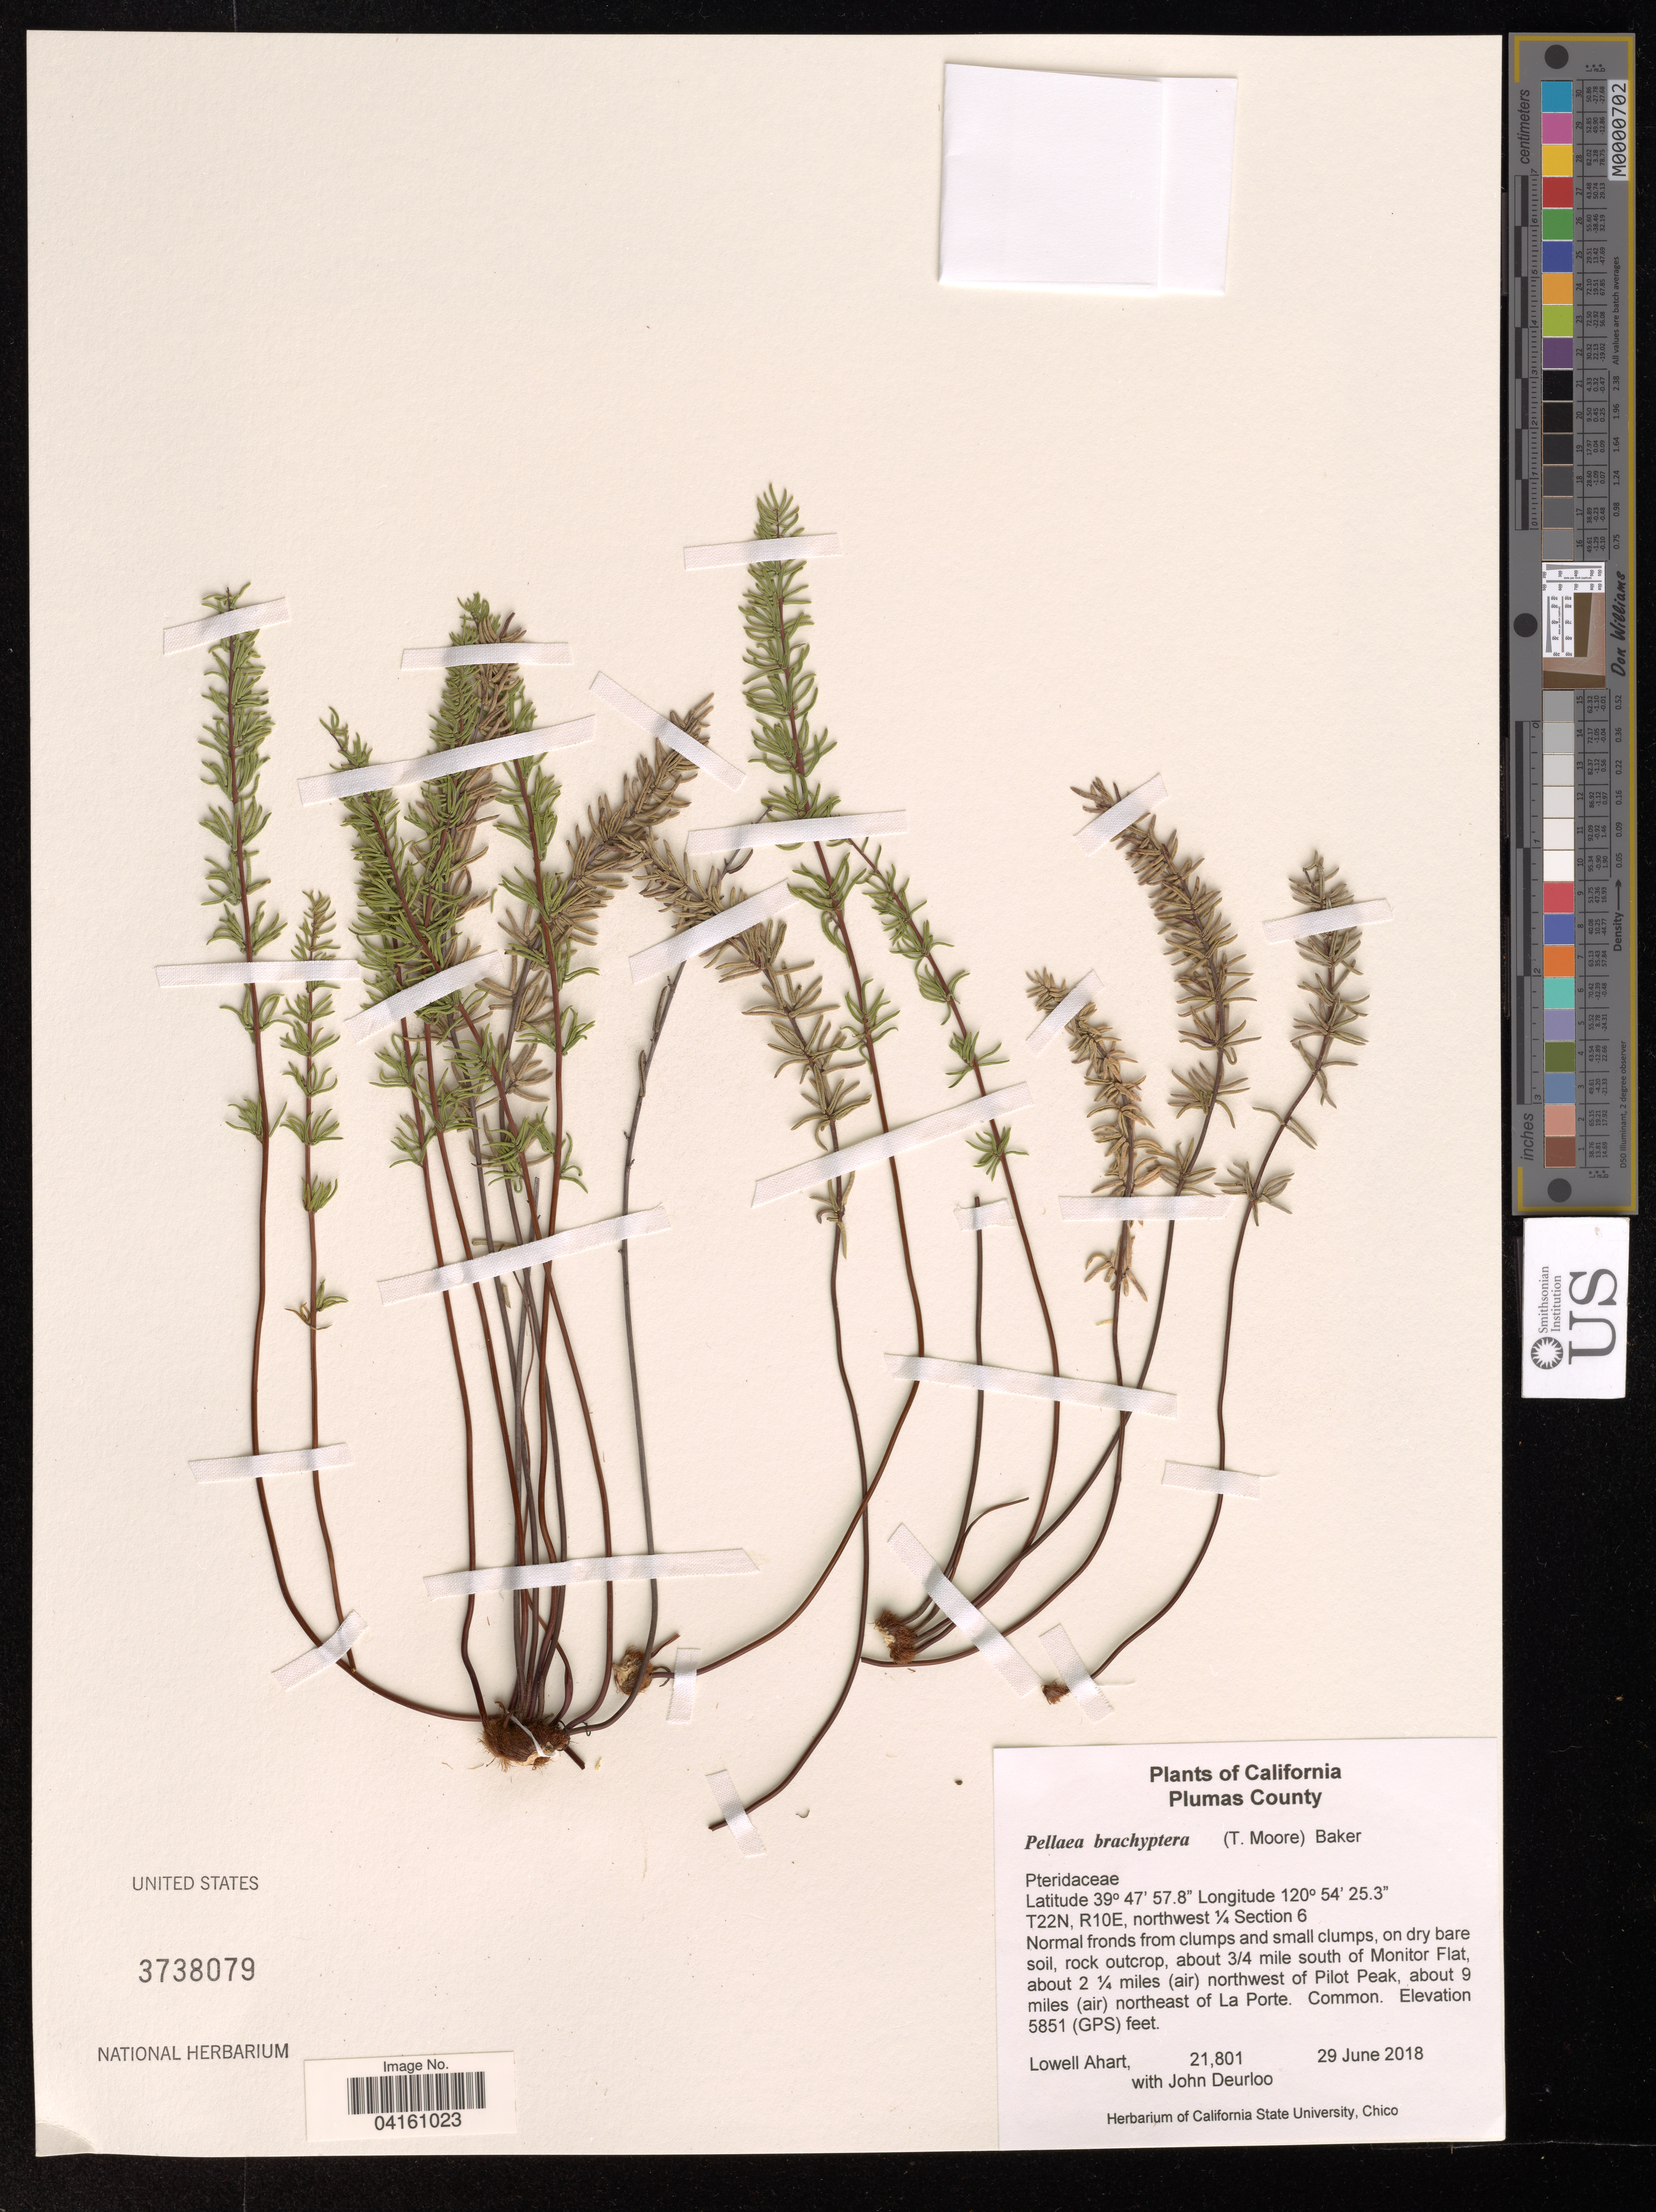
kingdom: Plantae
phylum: Tracheophyta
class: Polypodiopsida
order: Polypodiales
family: Pteridaceae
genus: Pellaea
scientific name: Pellaea brachyptera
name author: (T. Moore) Baker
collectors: L. Ahart & J. Deurloo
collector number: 21,801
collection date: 2018-06-29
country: United States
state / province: California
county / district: Plumas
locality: T22N, R10E, northwest ¼ Section 6. Normal fronds from clumps and small clumps, on dry bare soil, rock, outcrop, about 3/4 mile south of Monitor Flat, about 2 ¼ miles (air) northwest of Pilot Peak, about 9 miles (air) northeast of La Porte.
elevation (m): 1783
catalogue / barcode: US 3738079